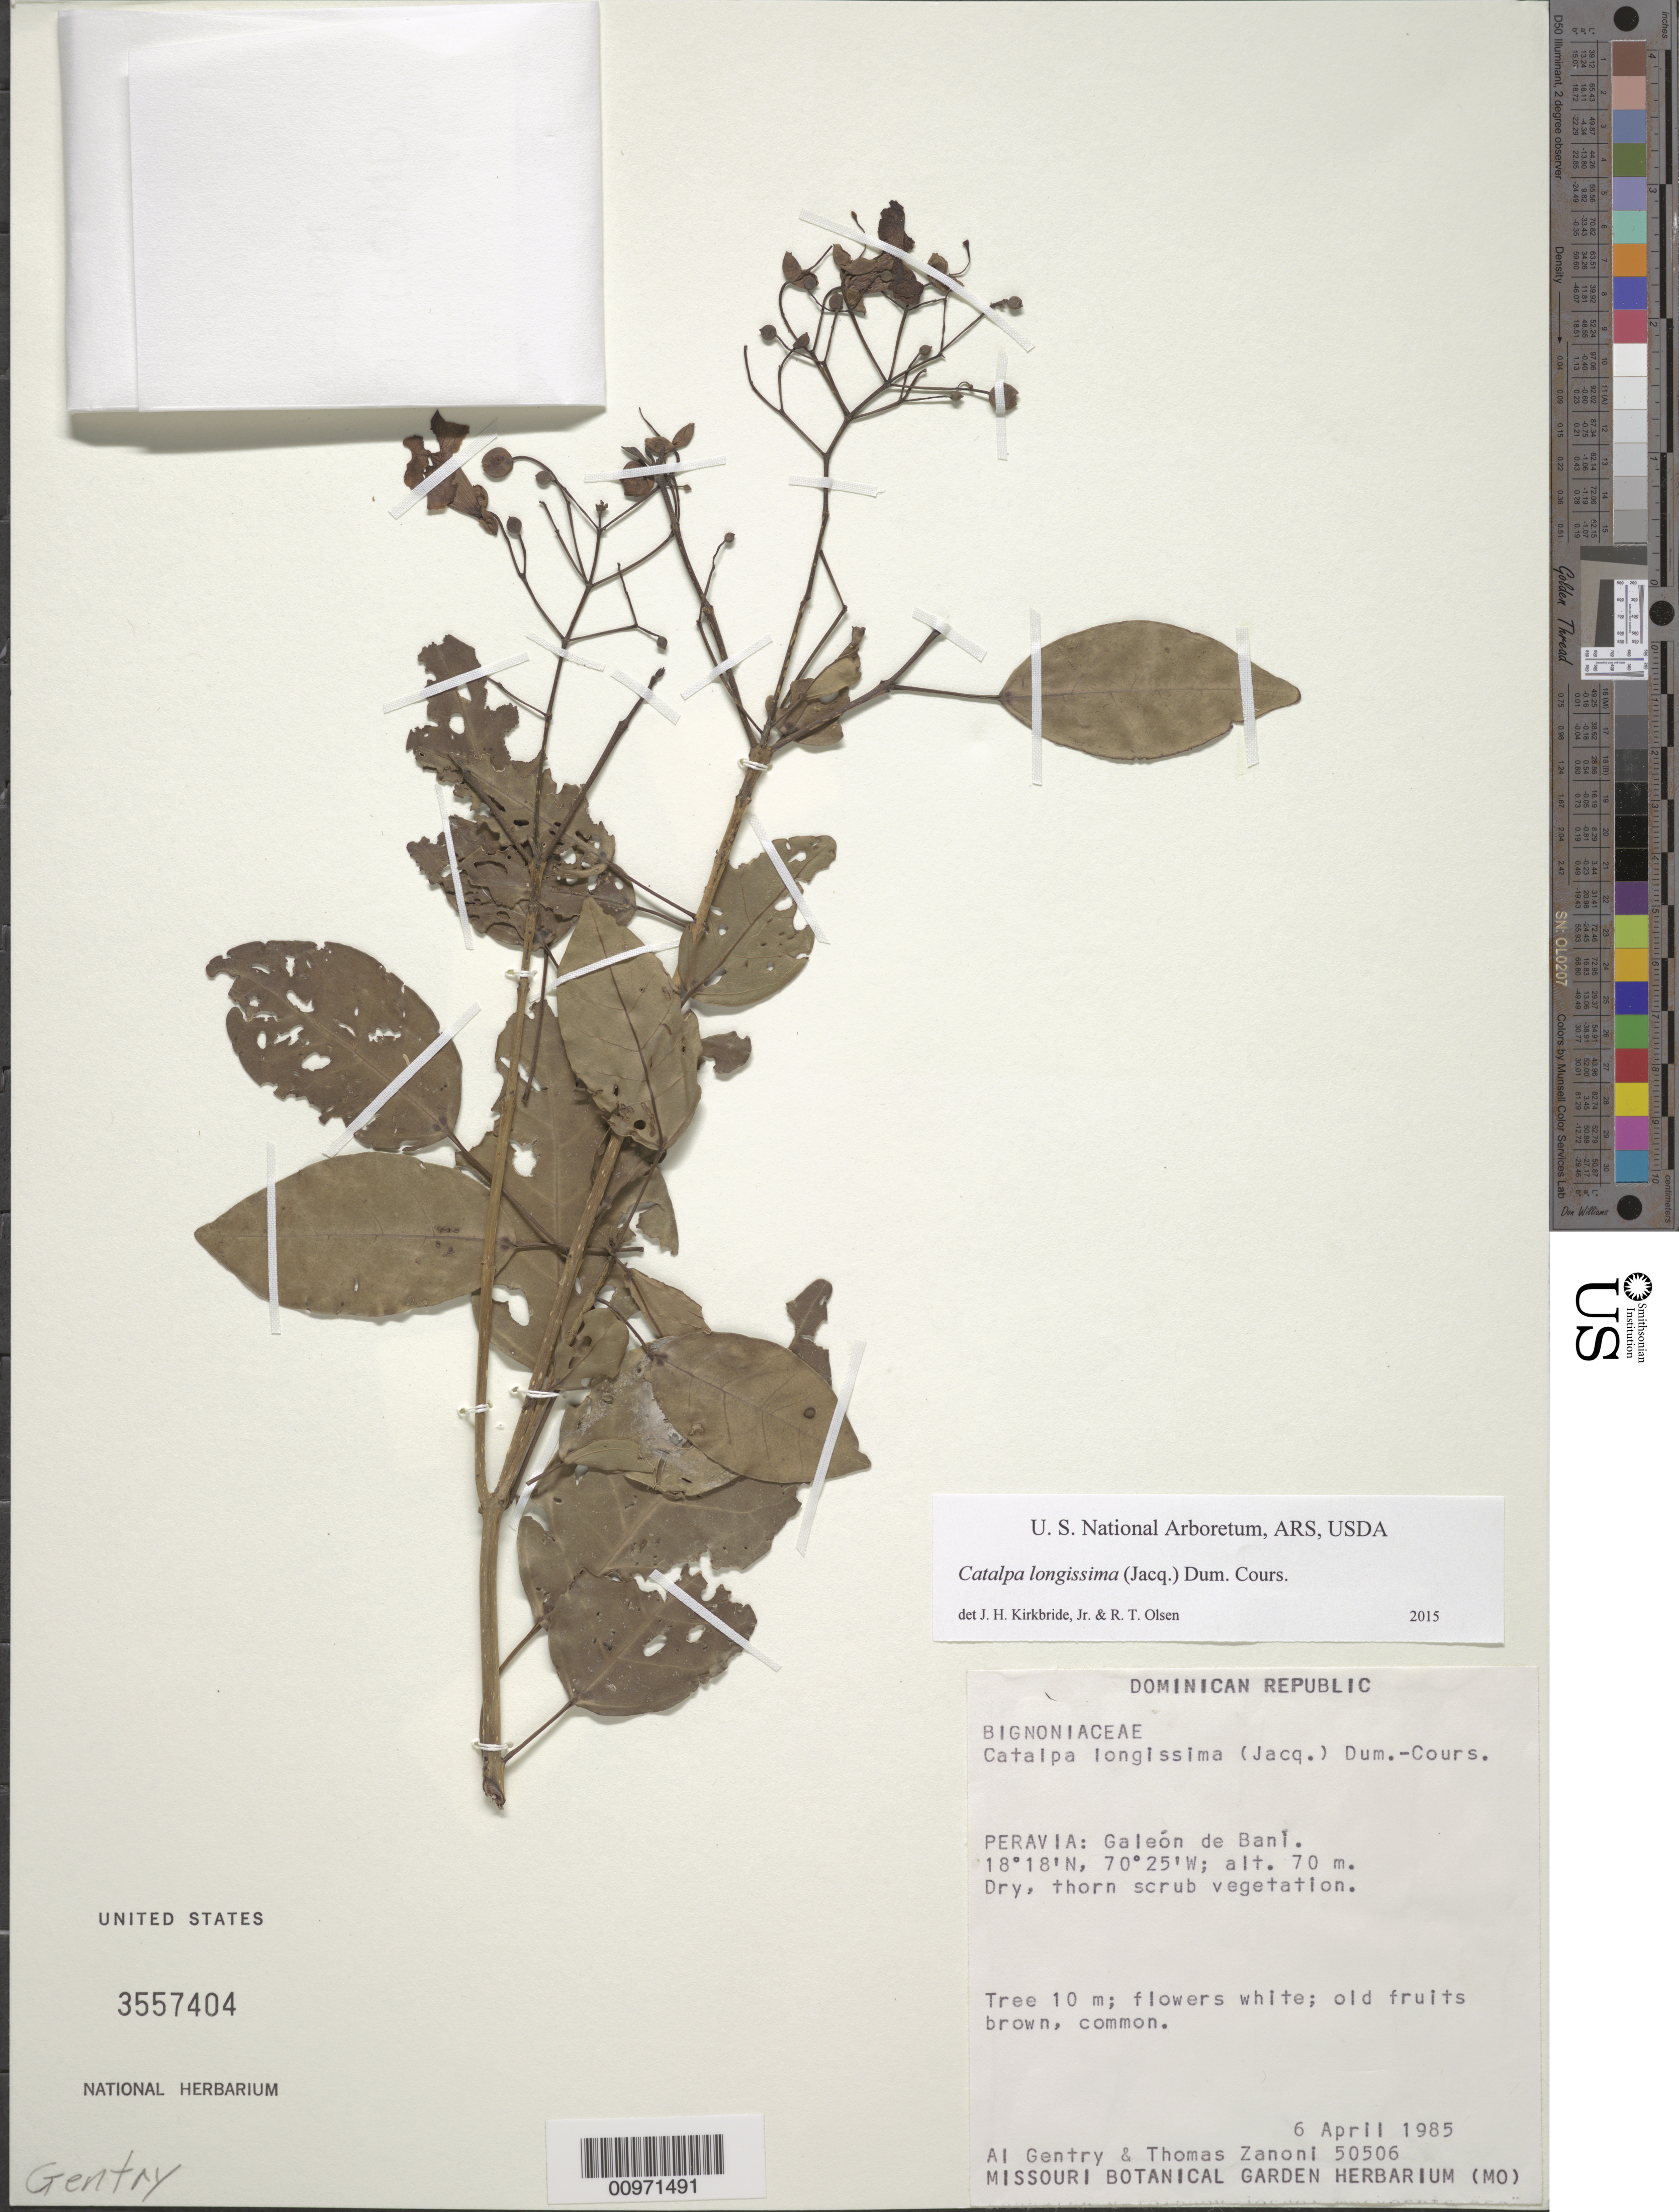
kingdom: Plantae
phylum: Tracheophyta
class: Magnoliopsida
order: Lamiales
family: Bignoniaceae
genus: Catalpa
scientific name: Catalpa longissima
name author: (Jacq.) Dum. Cours.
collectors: A. H. Gentry & T. A. Zanoni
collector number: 50506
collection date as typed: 06 Apr 1985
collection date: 1985-04-06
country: Dominican Republic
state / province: Peravia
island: Hispaniola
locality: Galeón de Baní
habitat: Dry, thorn scrub vegetation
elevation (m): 70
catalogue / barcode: US 3557404